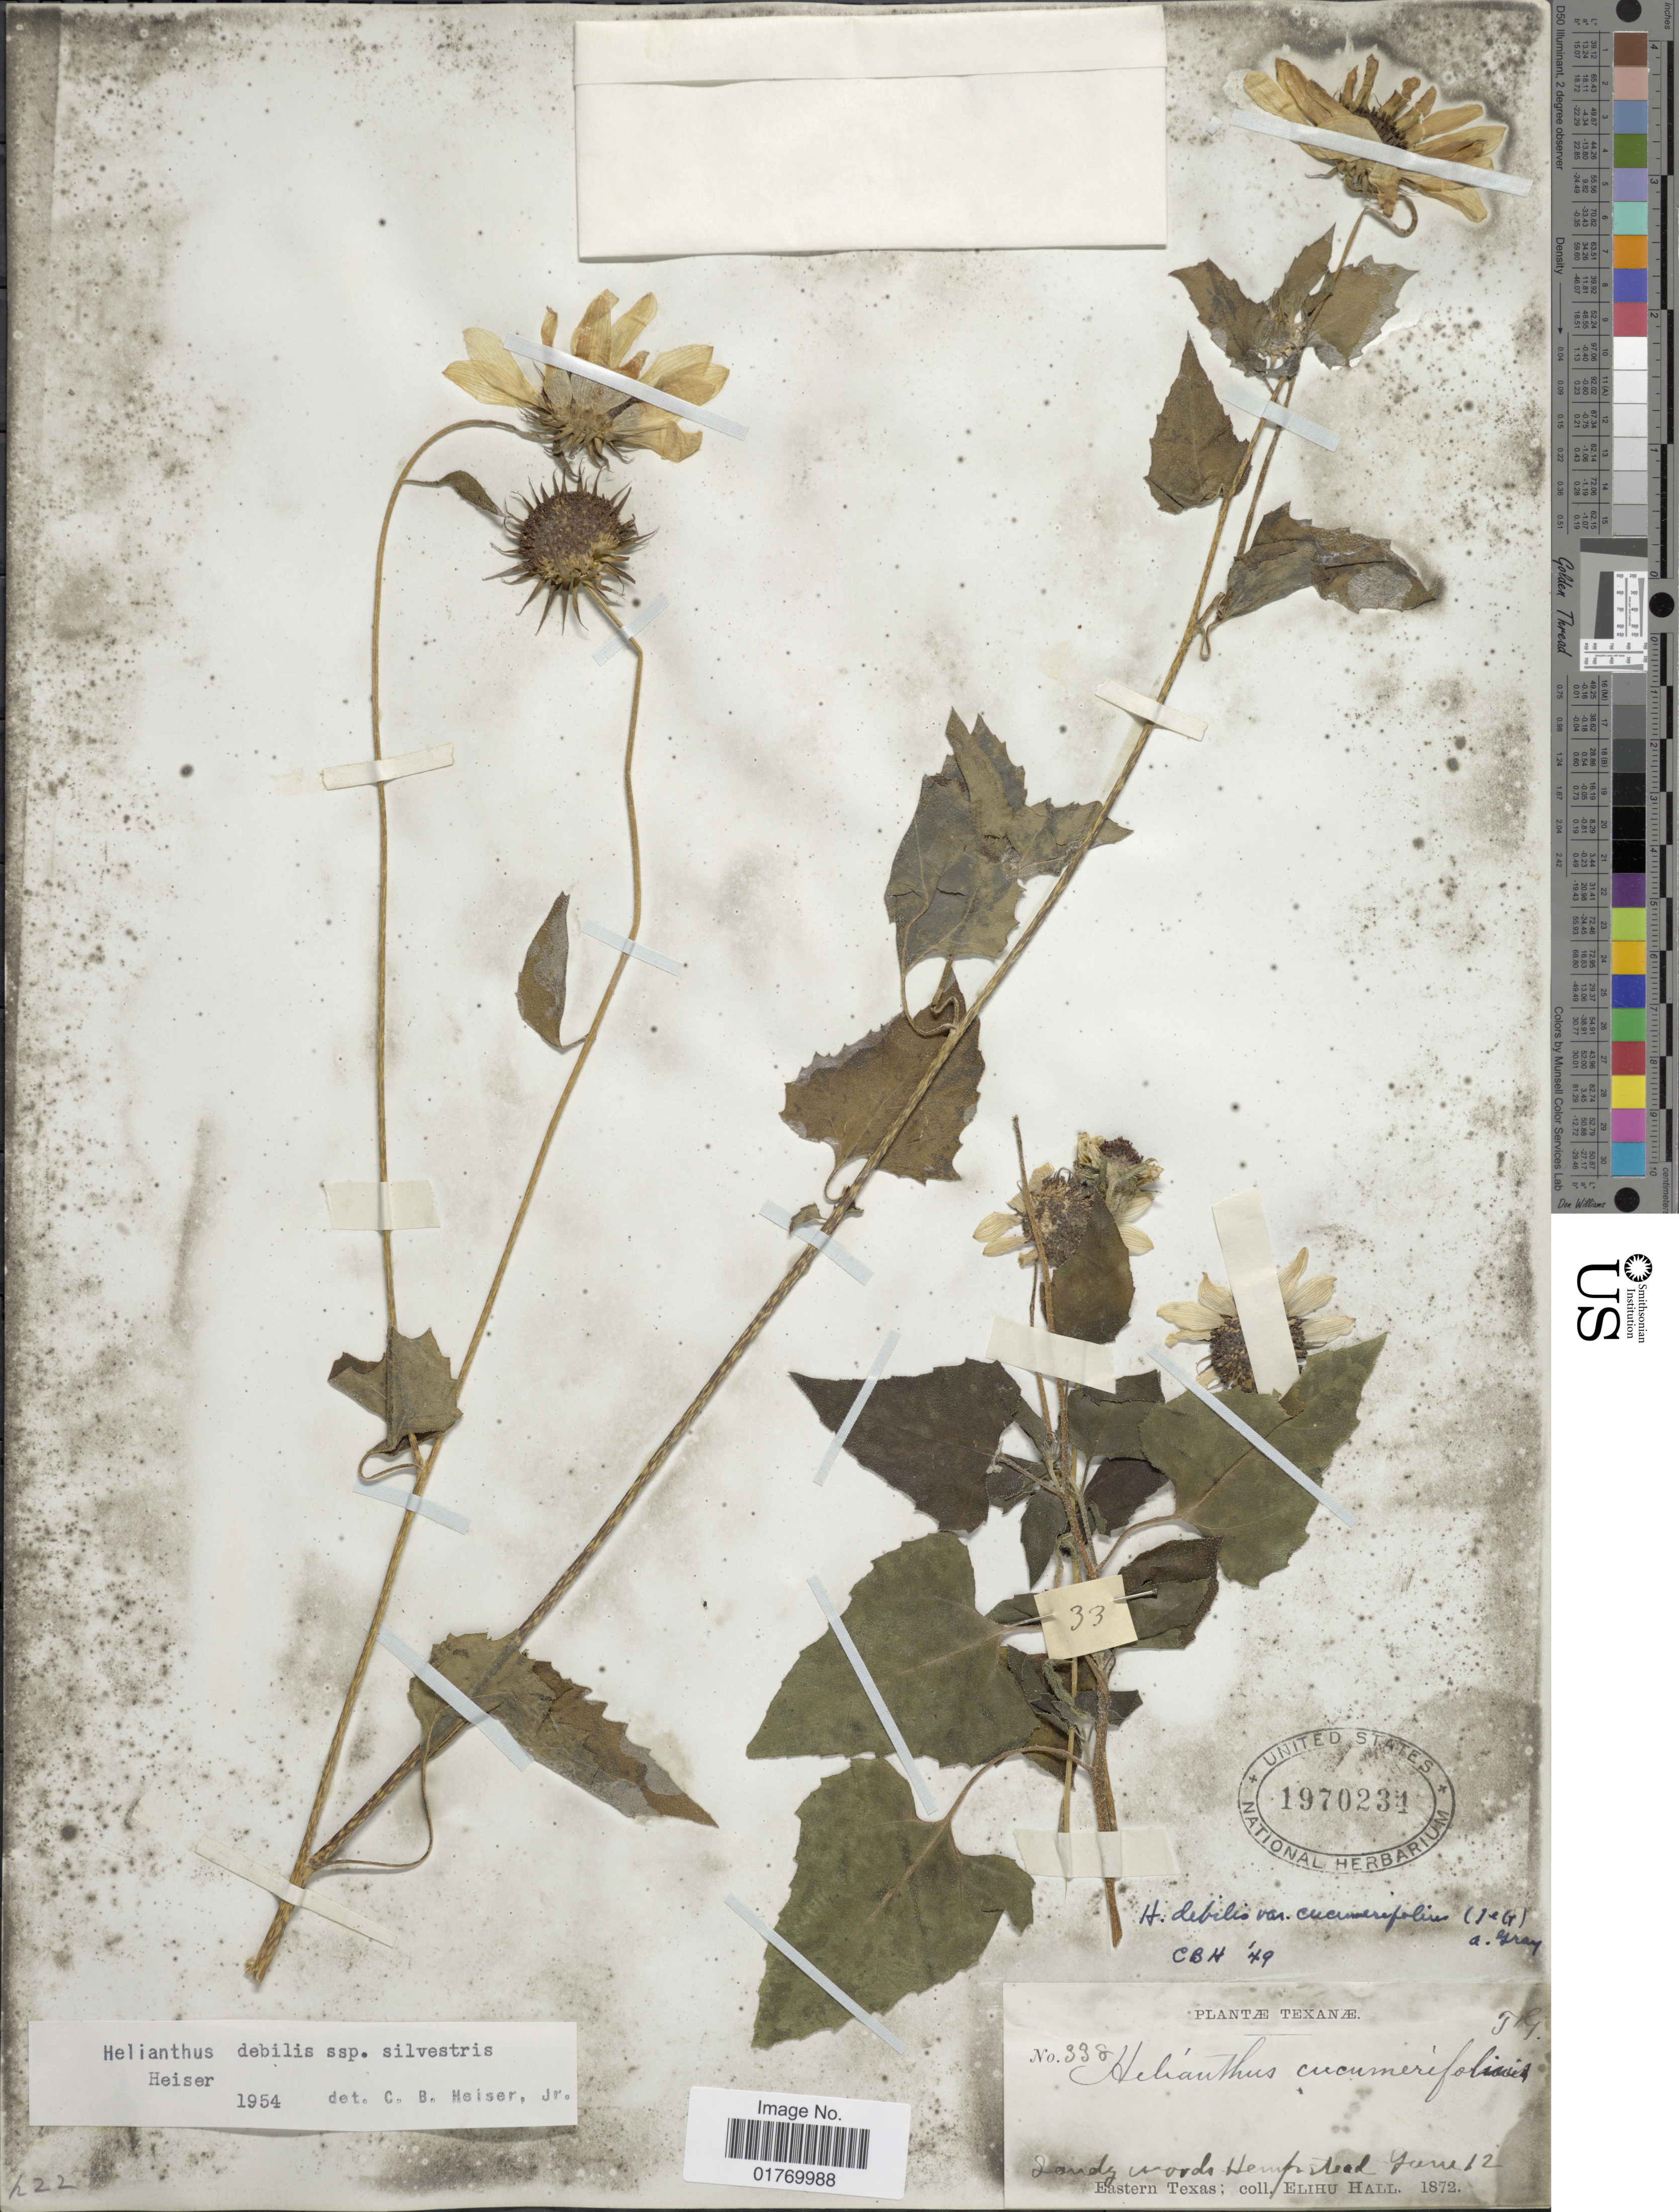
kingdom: Plantae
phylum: Tracheophyta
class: Magnoliopsida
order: Asterales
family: Asteraceae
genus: Helianthus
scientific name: Helianthus debilis subsp. sylvestris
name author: Heiser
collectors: E. Hall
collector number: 338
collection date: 1872-06-12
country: United States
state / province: Texas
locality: Eastern Texas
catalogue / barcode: US 1970234